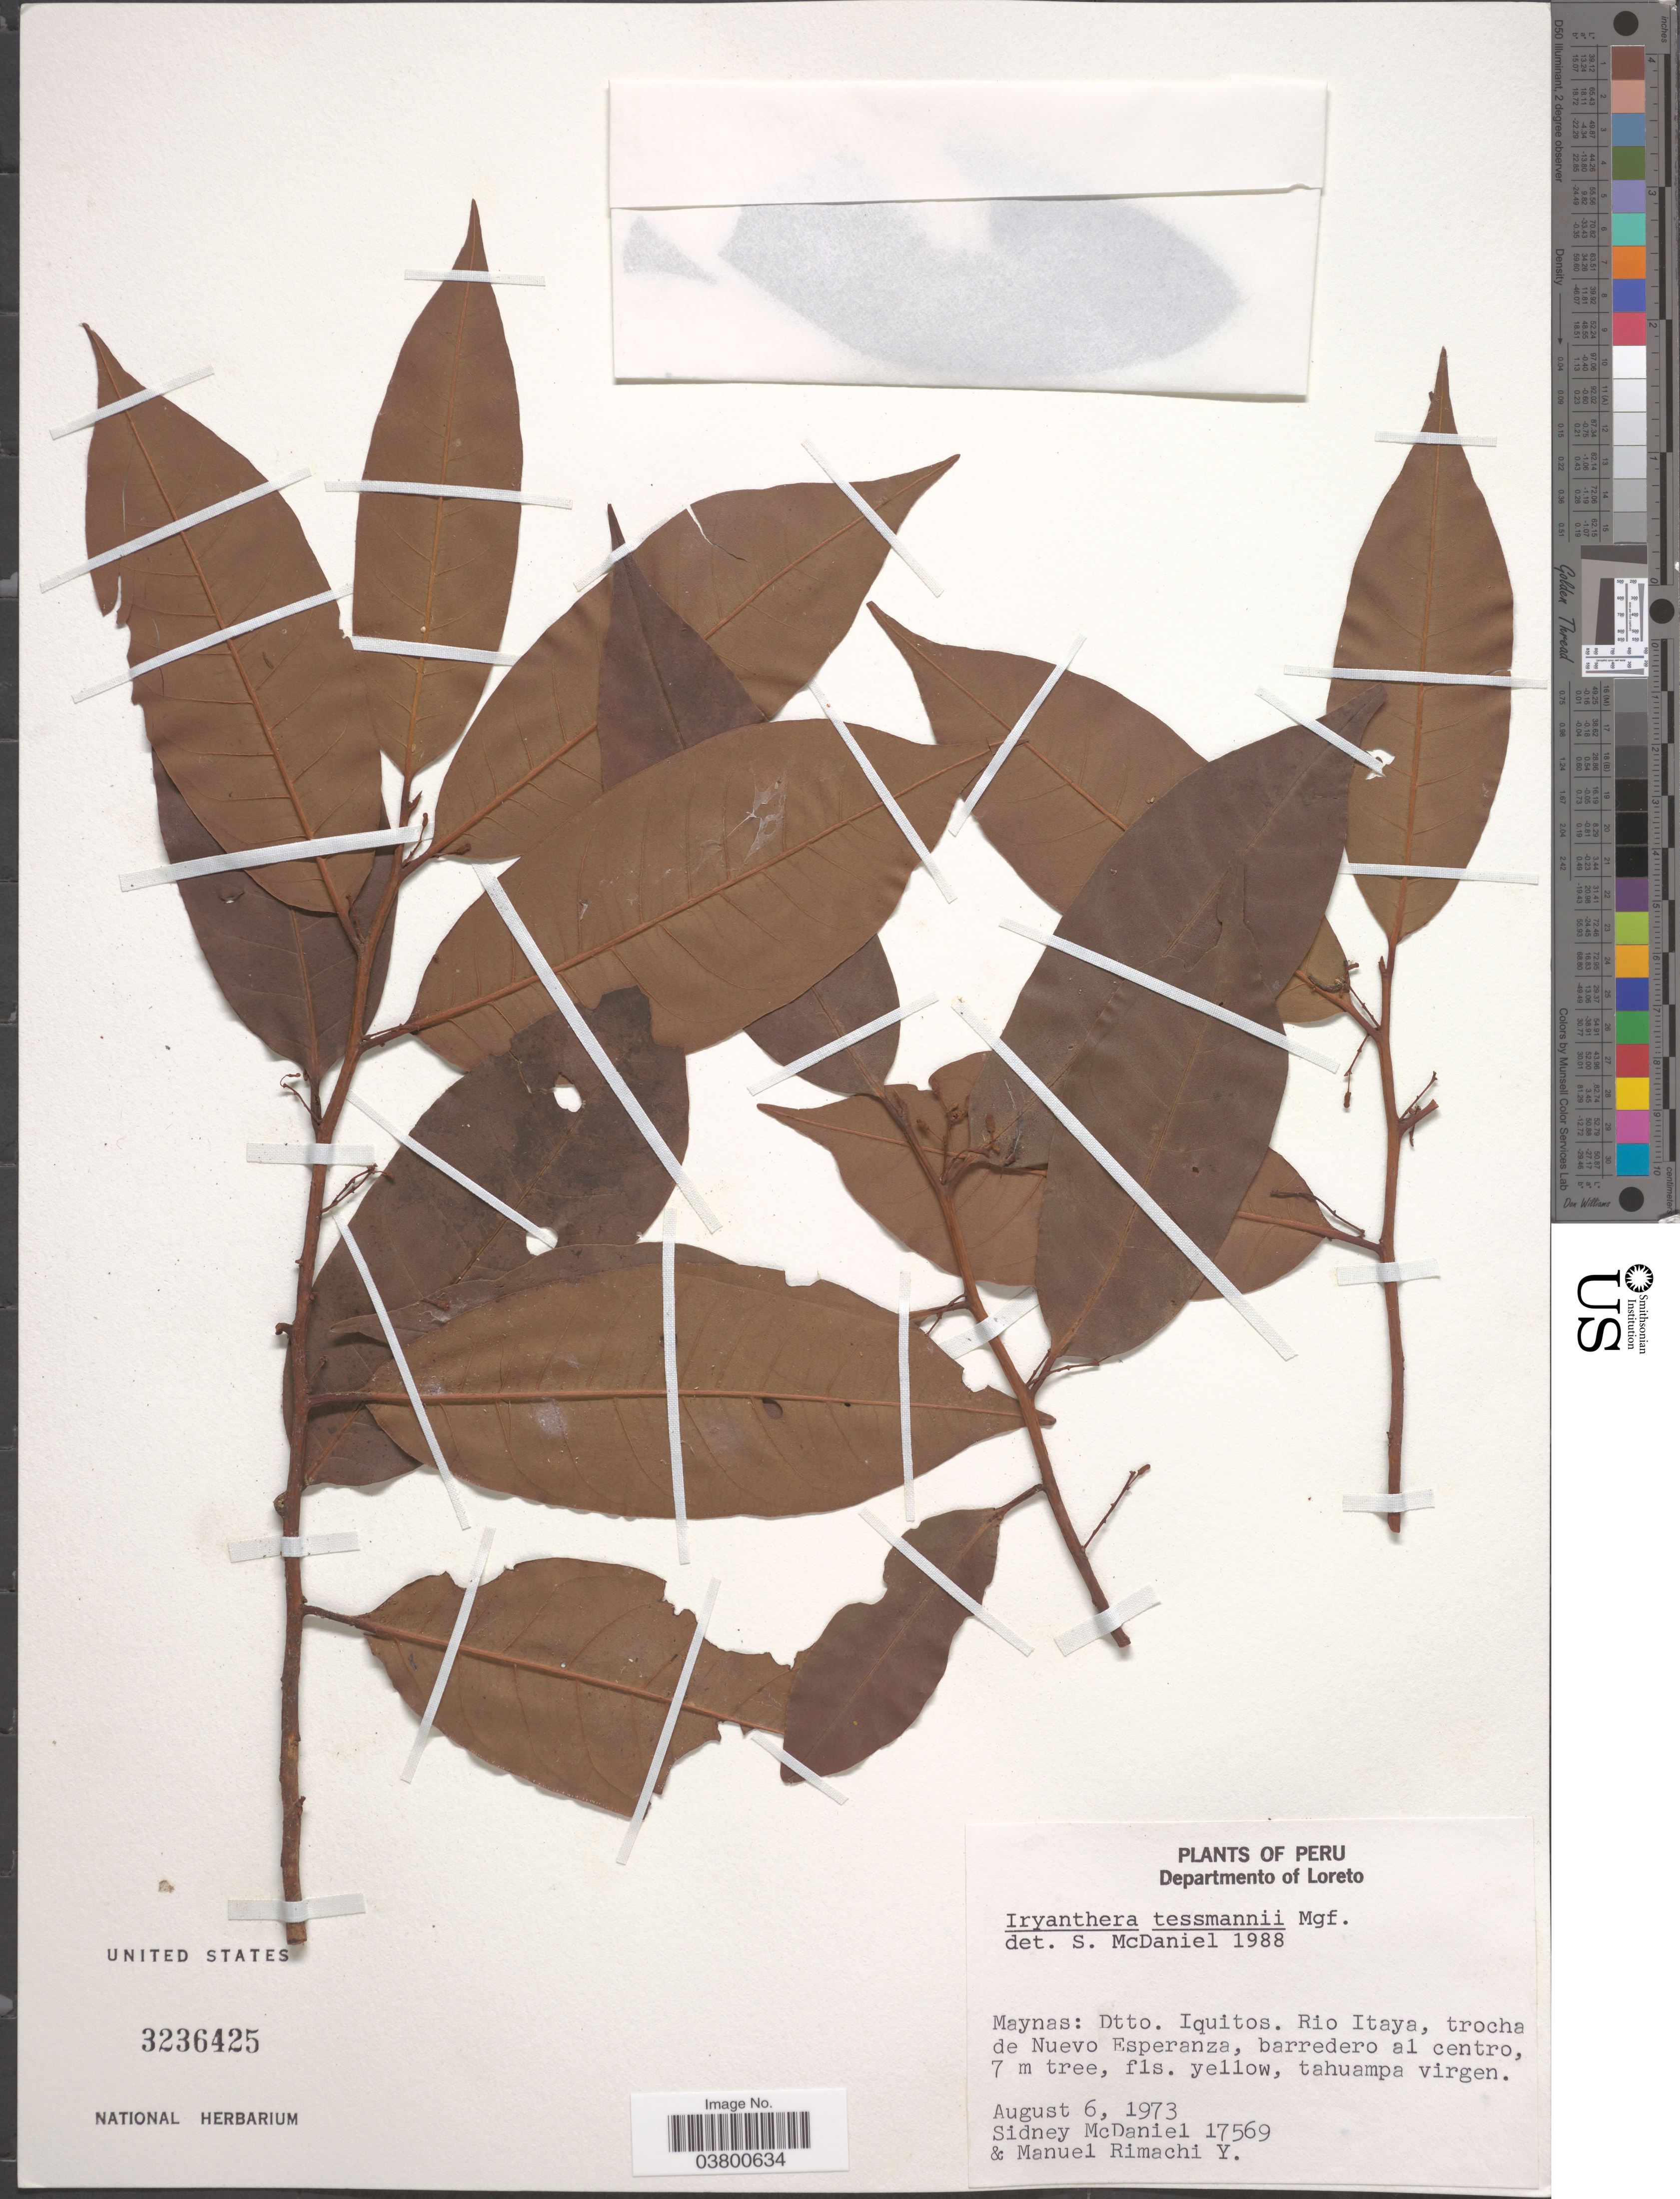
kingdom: Plantae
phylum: Tracheophyta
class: Magnoliopsida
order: Magnoliales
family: Myristicaceae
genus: Iryanthera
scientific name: Iryanthera tessmannii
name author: Markgr.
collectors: S. McDaniel & M. Rimachi Y.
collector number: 17569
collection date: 1973-08-06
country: Peru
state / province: Loreto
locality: Maynas: Dtto. Iquitos. Rio Itaya, trocha de Nuevo Esperanza, barredero al centro.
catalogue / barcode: US 3236425